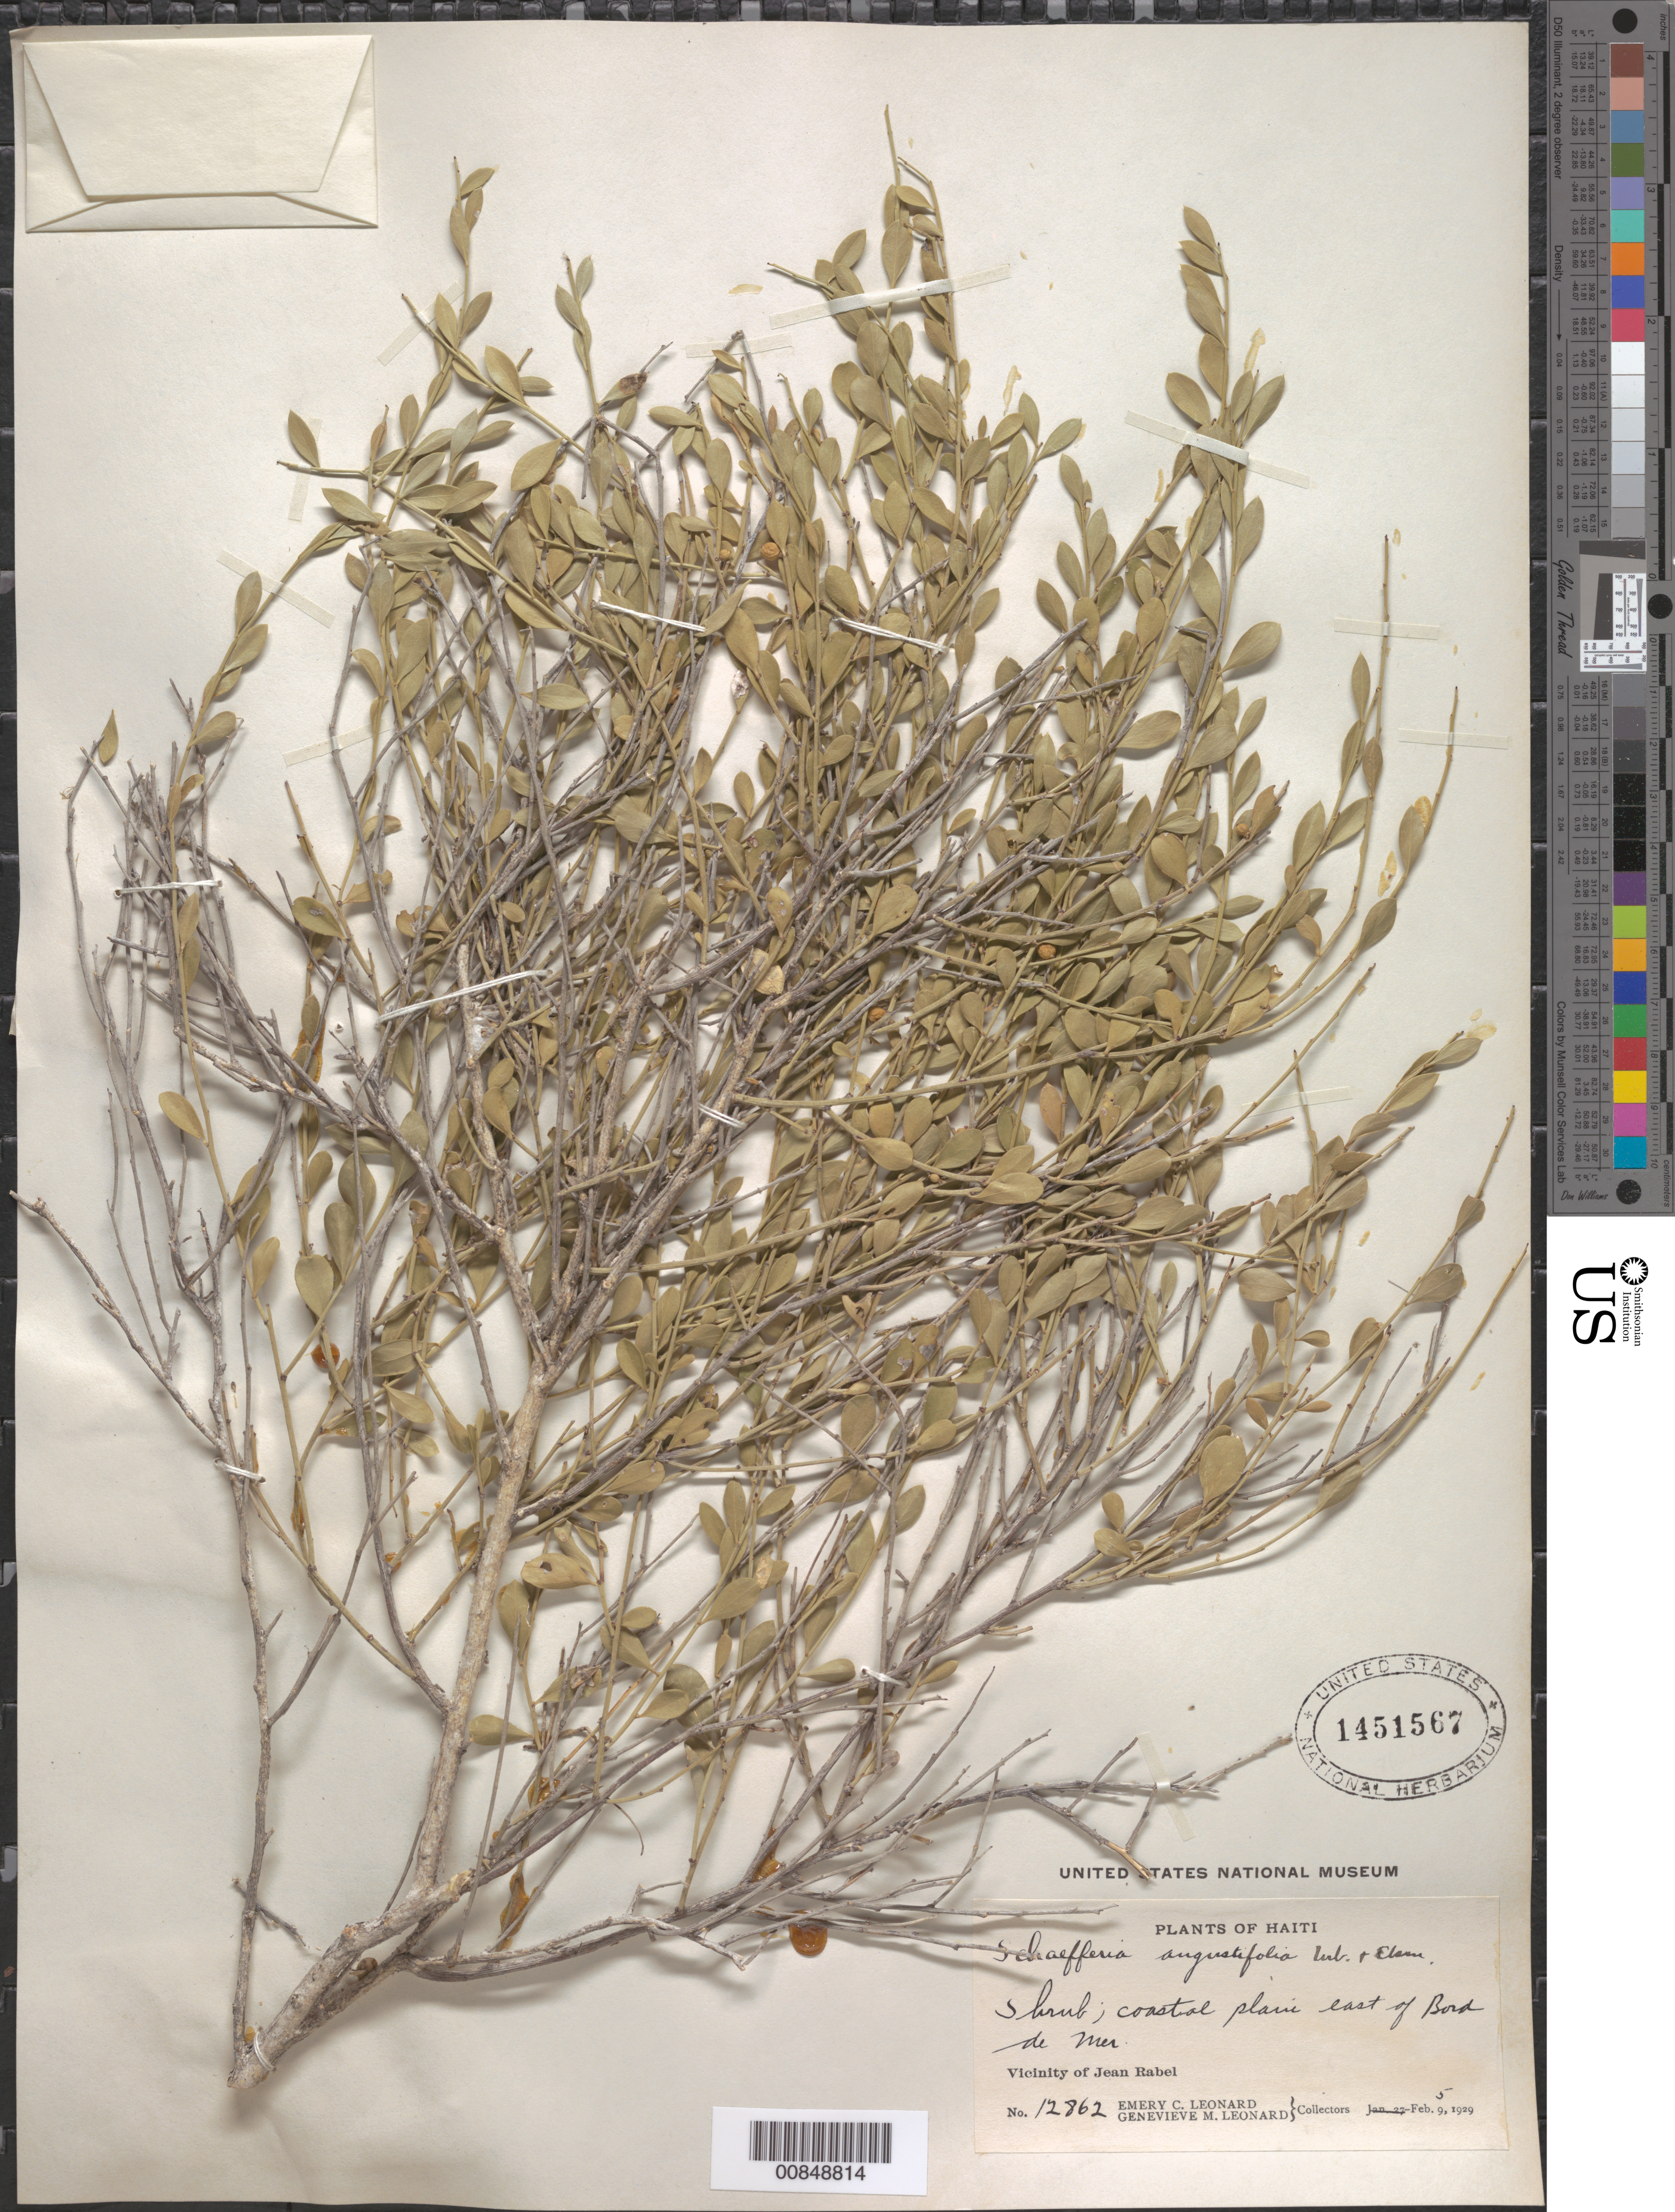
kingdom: Plantae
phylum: Tracheophyta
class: Magnoliopsida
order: Celastrales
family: Celastraceae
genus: Schaefferia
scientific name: Schaefferia angustifolia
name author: Urb. & Ekman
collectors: E. C. Leonard & G. M. Leonard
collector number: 12862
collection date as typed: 05 Feb 1929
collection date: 1929-02-05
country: Haiti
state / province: Nord-Ouest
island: Hispaniola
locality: Vicinity of Jean Rabel, E of Bord de Mer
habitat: Coastal plain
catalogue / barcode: US 1451567